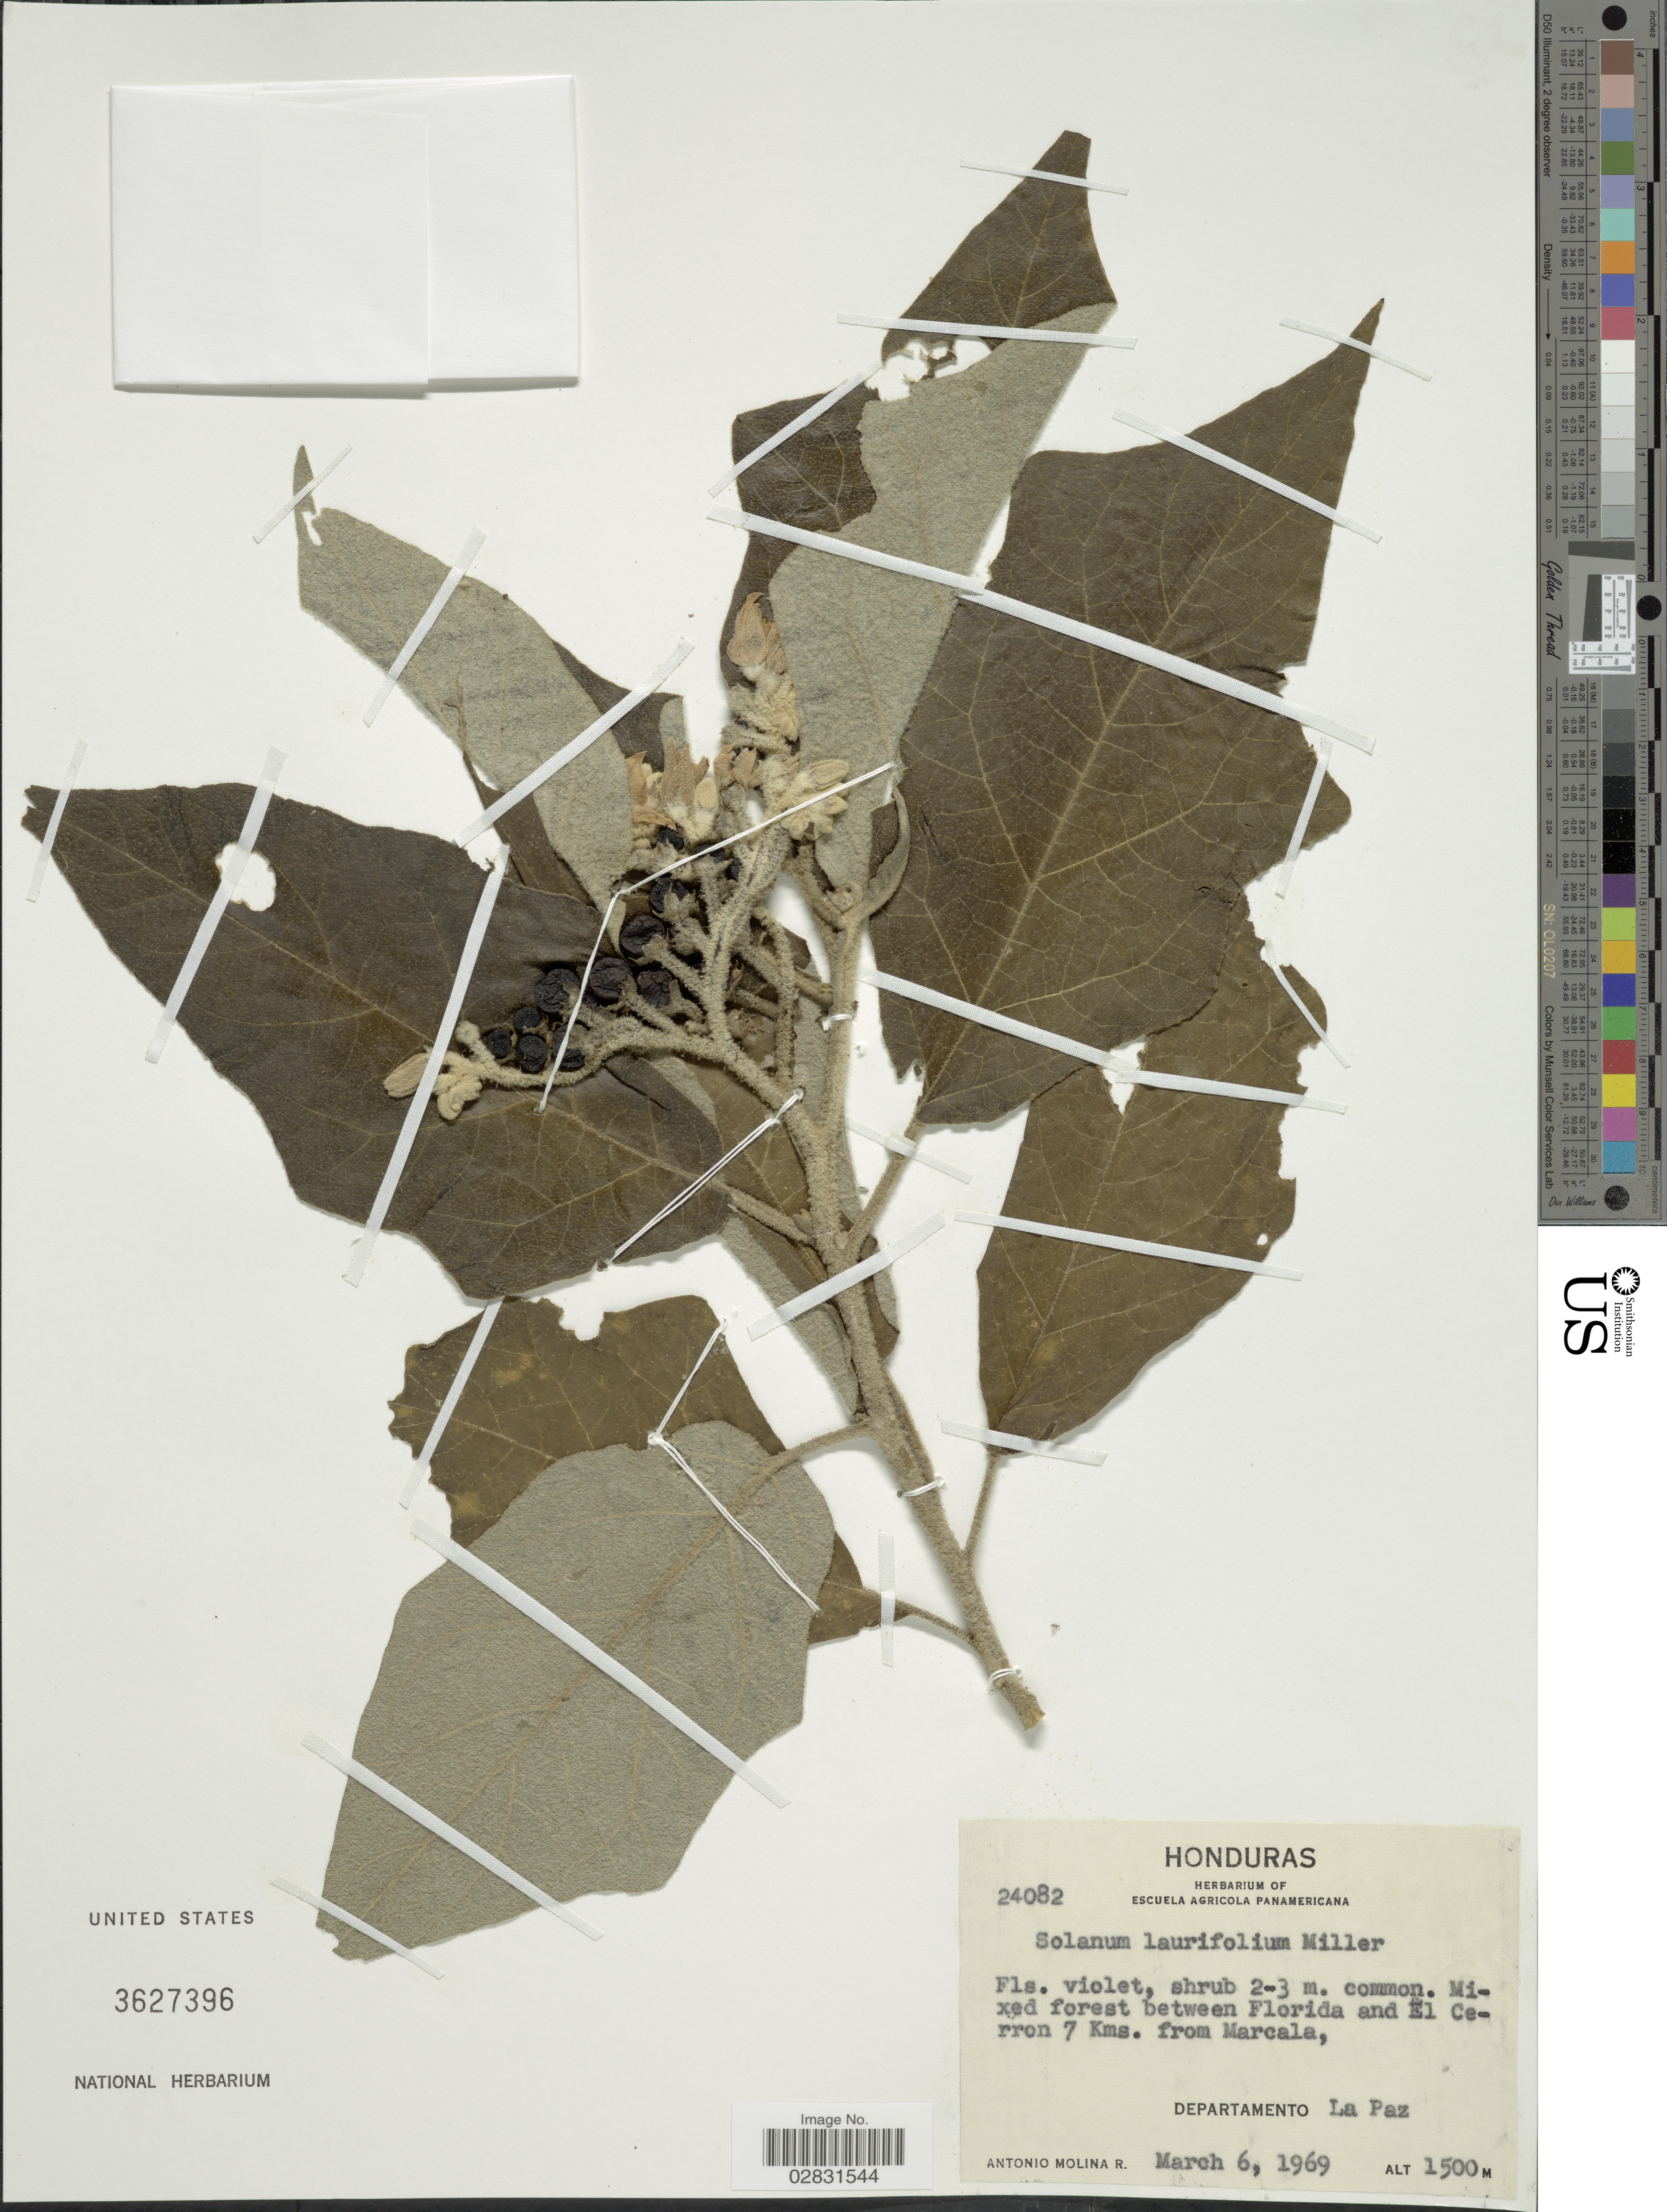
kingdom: Plantae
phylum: Tracheophyta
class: Magnoliopsida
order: Solanales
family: Solanaceae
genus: Solanum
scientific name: Solanum laurifolium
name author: L. f.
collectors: A. Molina R.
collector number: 24082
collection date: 1969-03-06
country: Honduras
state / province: La Paz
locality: Mixed forest between Florida and El Cerron 7 Kms. from Marcala, Departamento La Paz.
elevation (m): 1500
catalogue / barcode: US 3627396